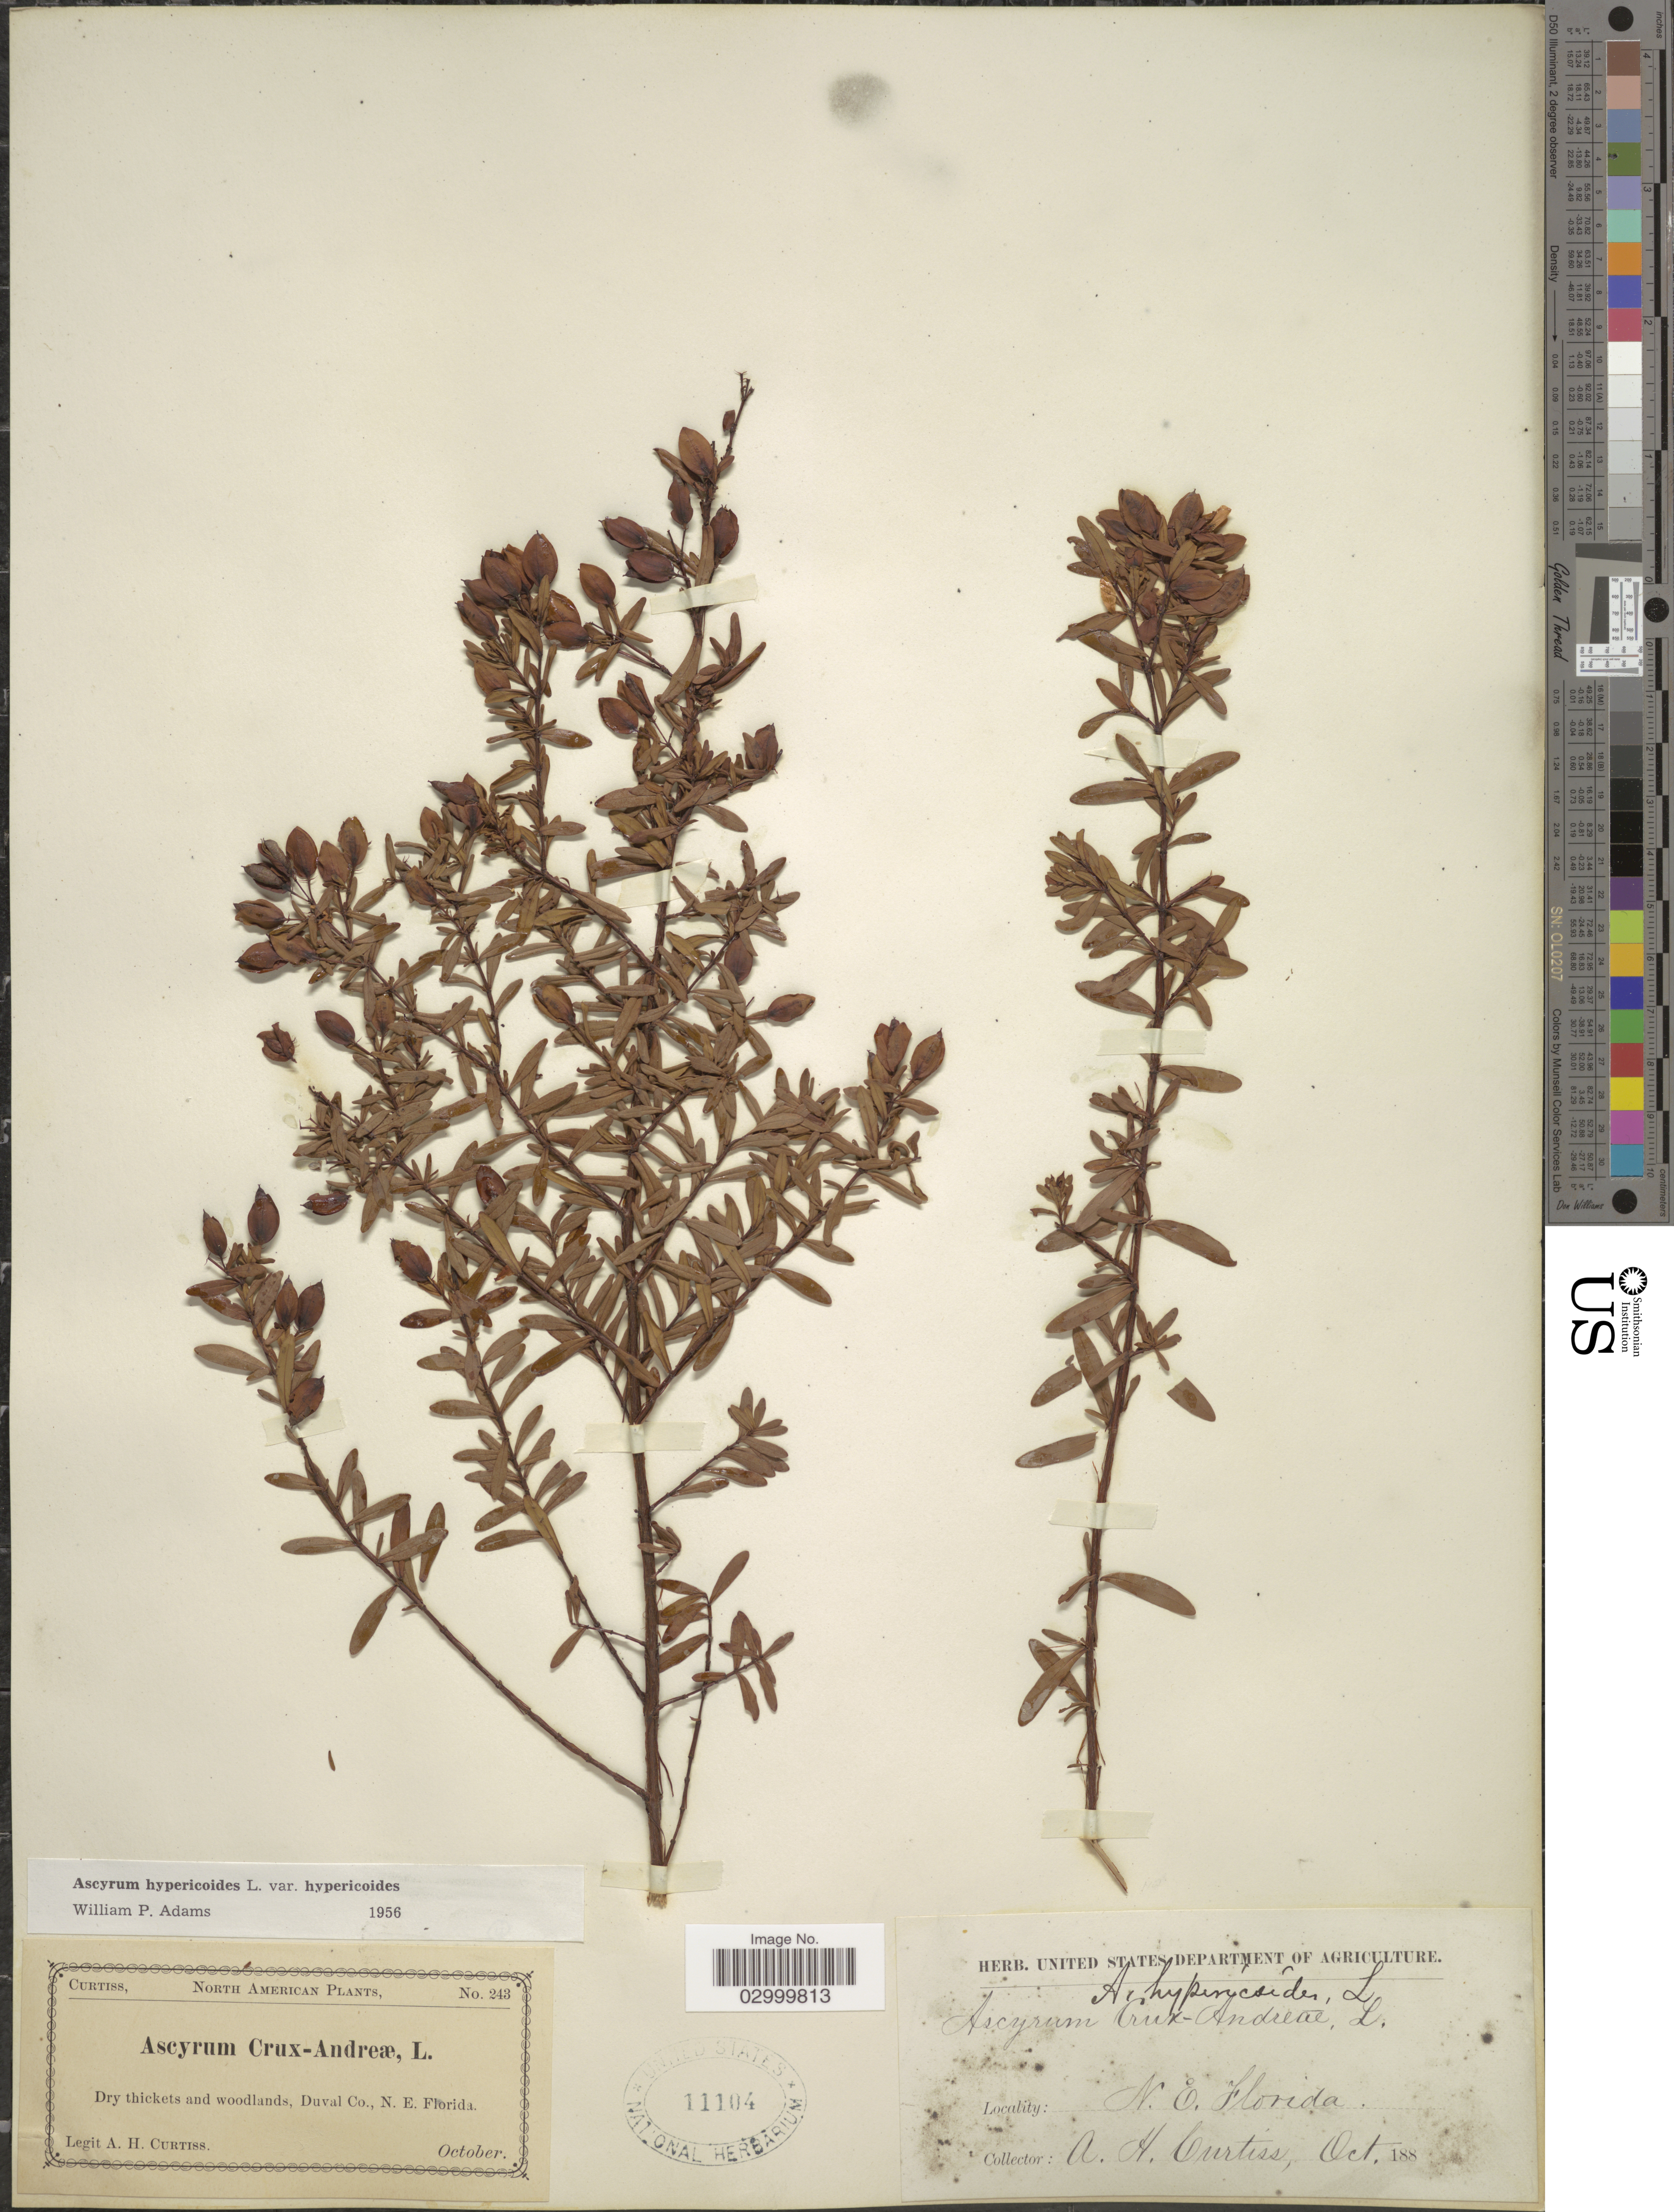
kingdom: Plantae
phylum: Tracheophyta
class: Magnoliopsida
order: Malpighiales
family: Hypericaceae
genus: Hypericum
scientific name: Hypericum hypericoides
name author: (L.) Crantz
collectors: A. H. Curtiss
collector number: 243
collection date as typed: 188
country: United States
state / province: Florida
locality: Duval Co., N.E. Florida.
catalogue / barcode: US 11104